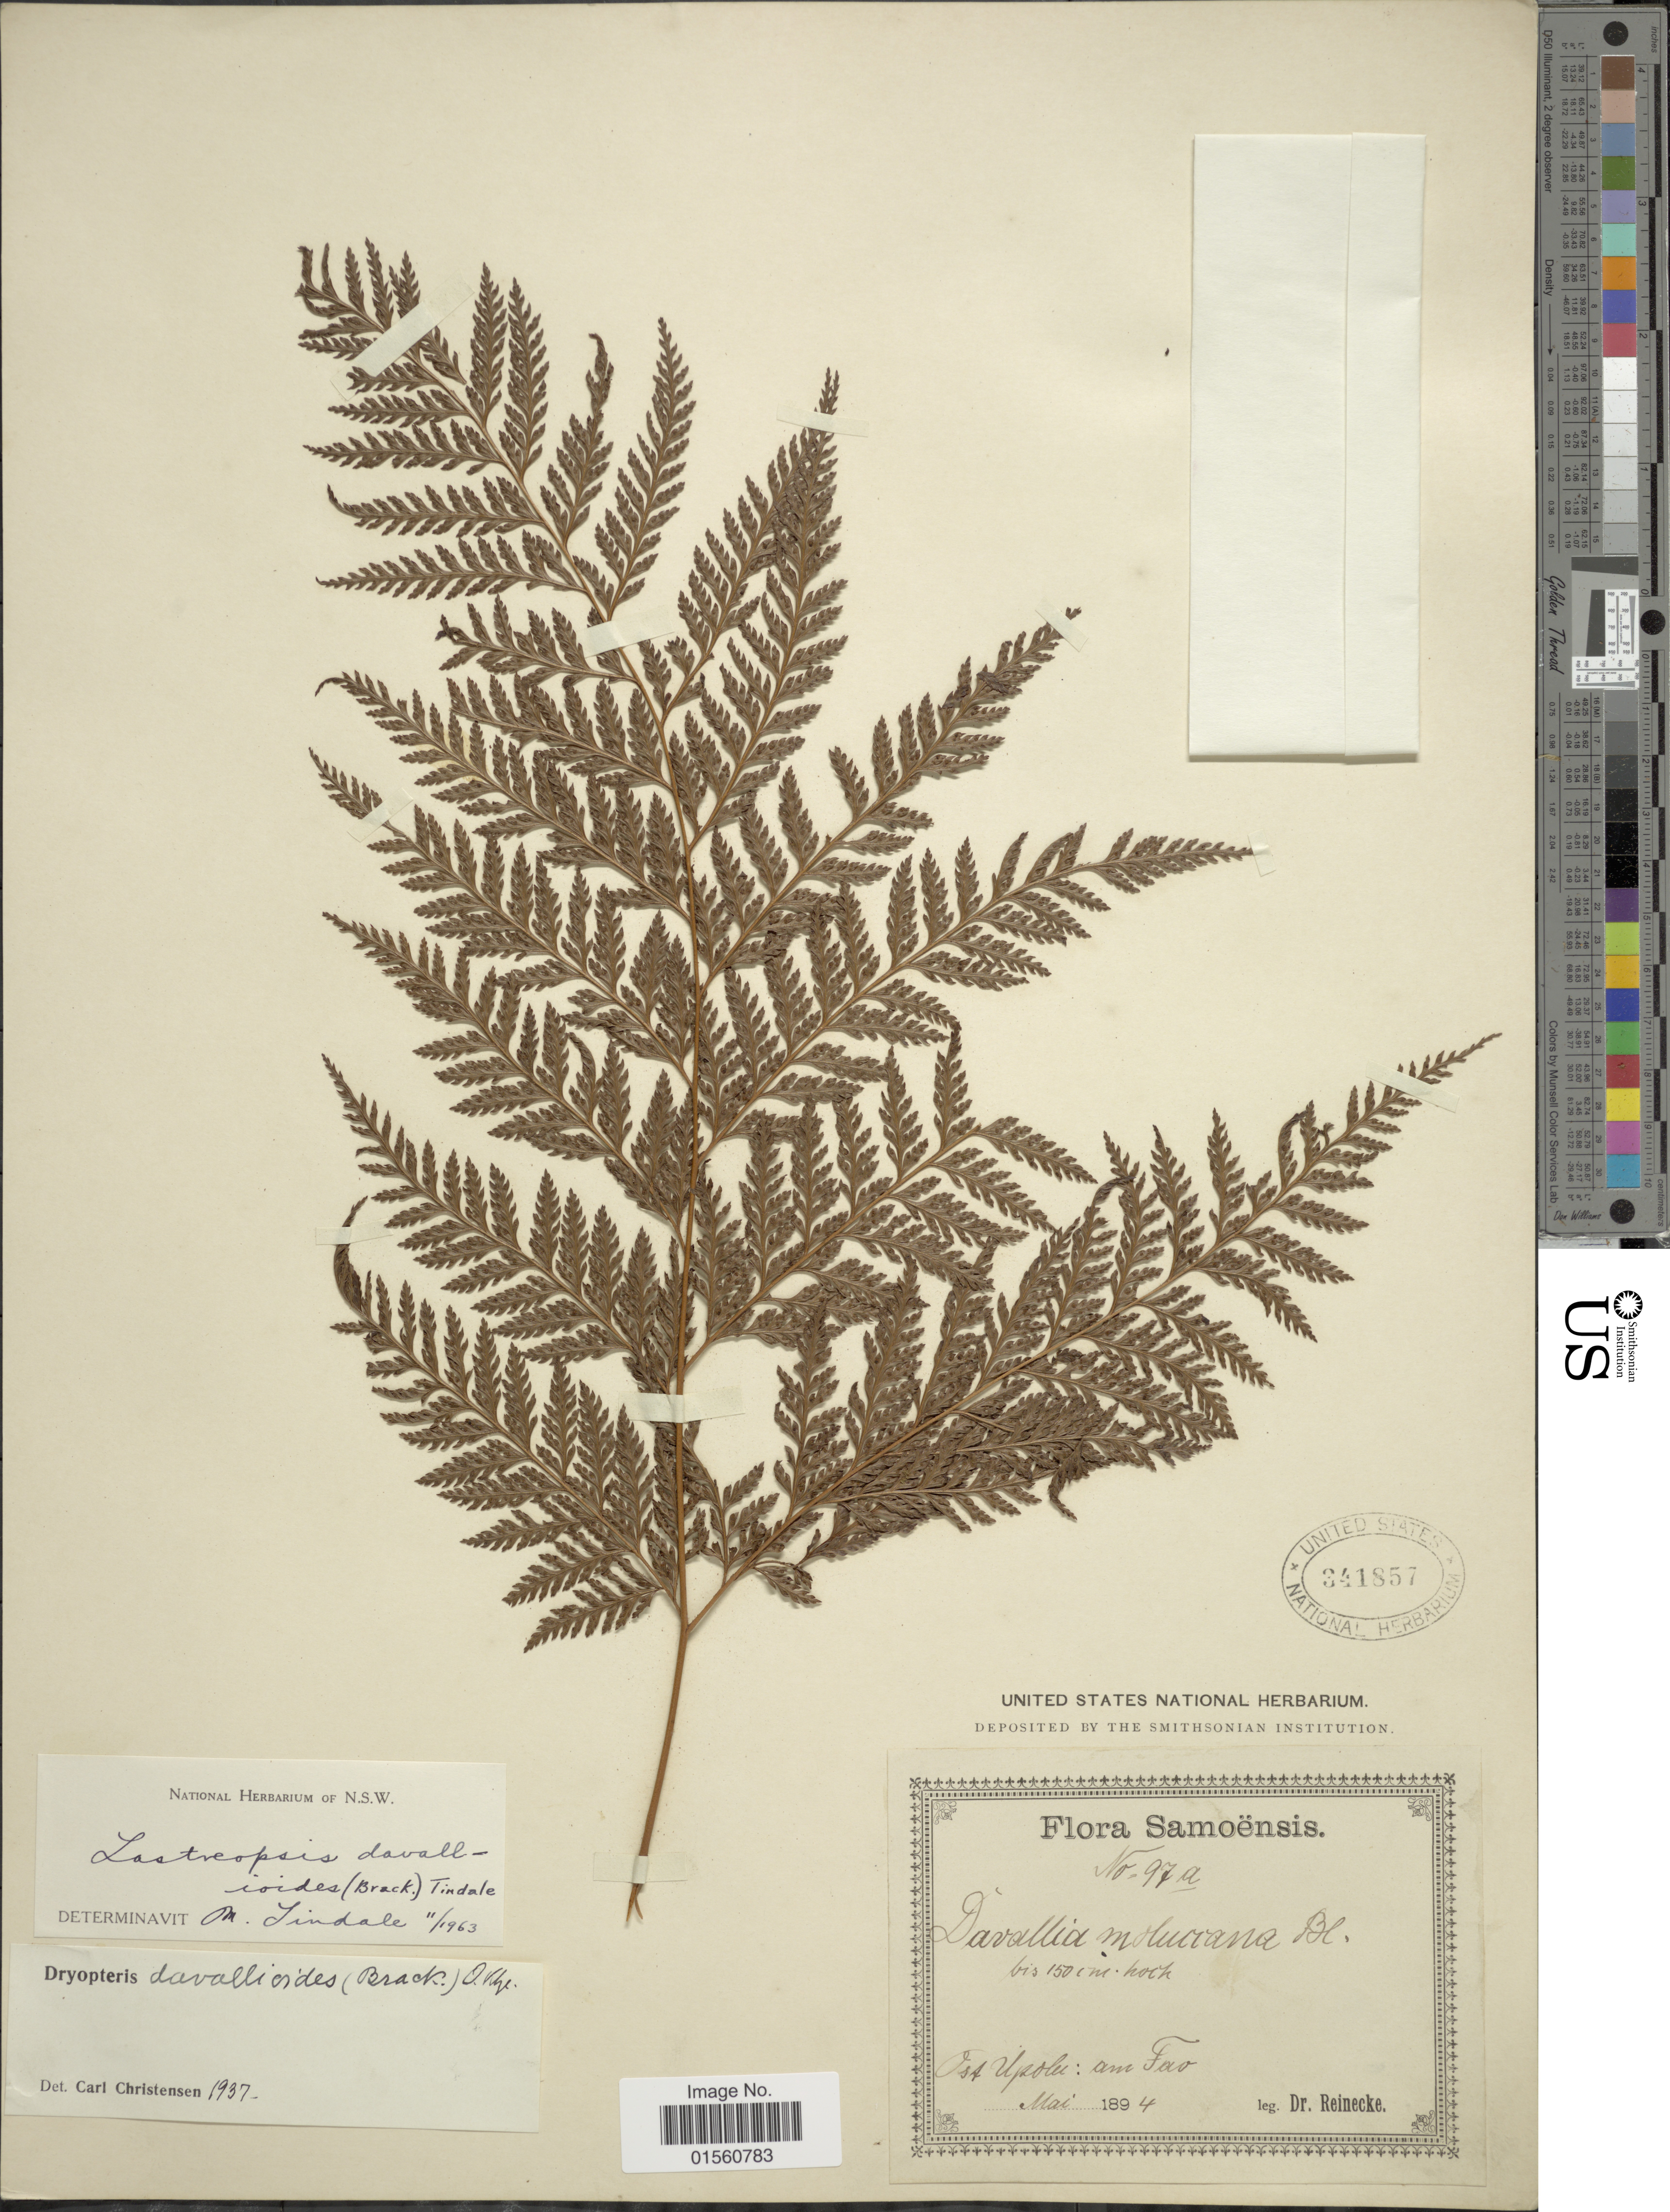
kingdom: Plantae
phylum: Tracheophyta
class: Polypodiopsida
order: Polypodiales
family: Dryopteridaceae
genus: Lastreopsis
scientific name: Lastreopsis davallioides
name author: (Brack.) Tindale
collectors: -- Reinecke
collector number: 97a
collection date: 1894-05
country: Samoa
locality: Samoënses, Os Upolu: Am Fao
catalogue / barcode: US 341857